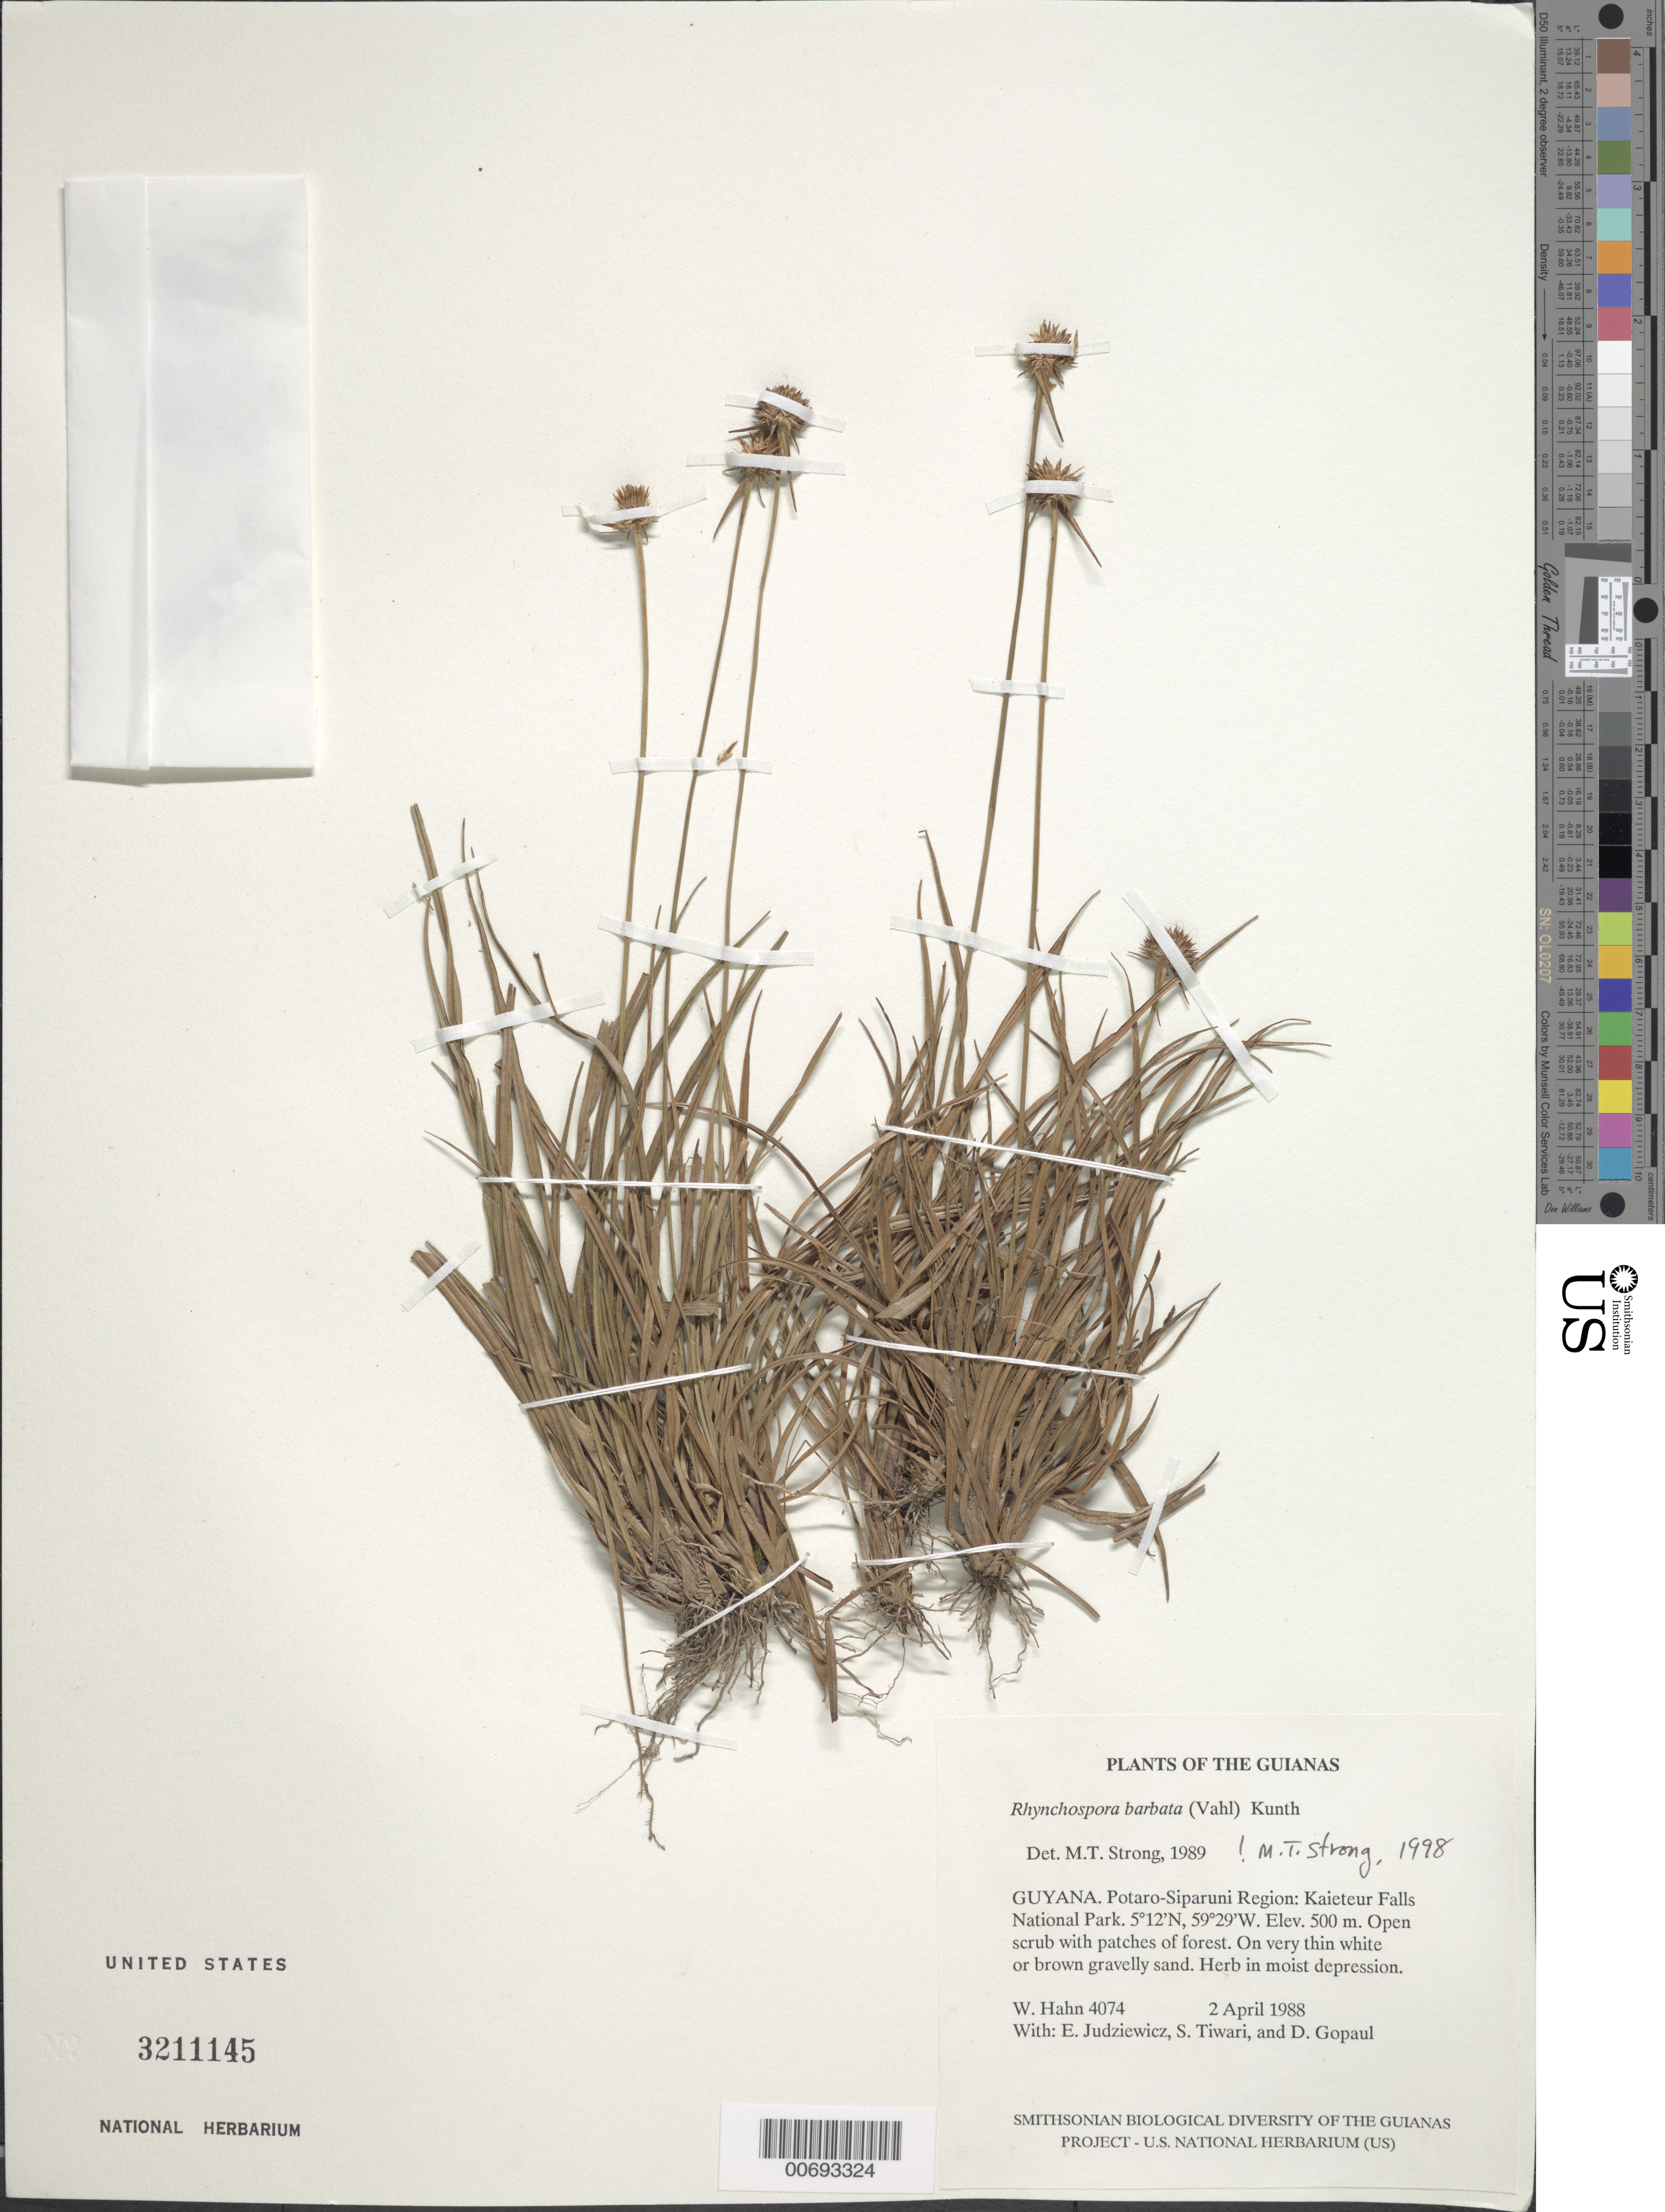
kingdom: Plantae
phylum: Tracheophyta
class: Liliopsida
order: Poales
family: Cyperaceae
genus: Rhynchospora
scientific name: Rhynchospora barbata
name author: (Vahl) Kunth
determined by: Alves, K.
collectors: W. Hahn, E. J. Judziewicz, S. Tiwari & D. Gopaul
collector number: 4074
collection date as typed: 2 April 1988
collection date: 1988-04-02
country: Guyana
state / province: Potaro-Siparuni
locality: Kaieteur Falls National Park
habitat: Open scrub with patches of forest. On very thin white or brown gravelly sand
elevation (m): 500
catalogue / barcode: US 3211145